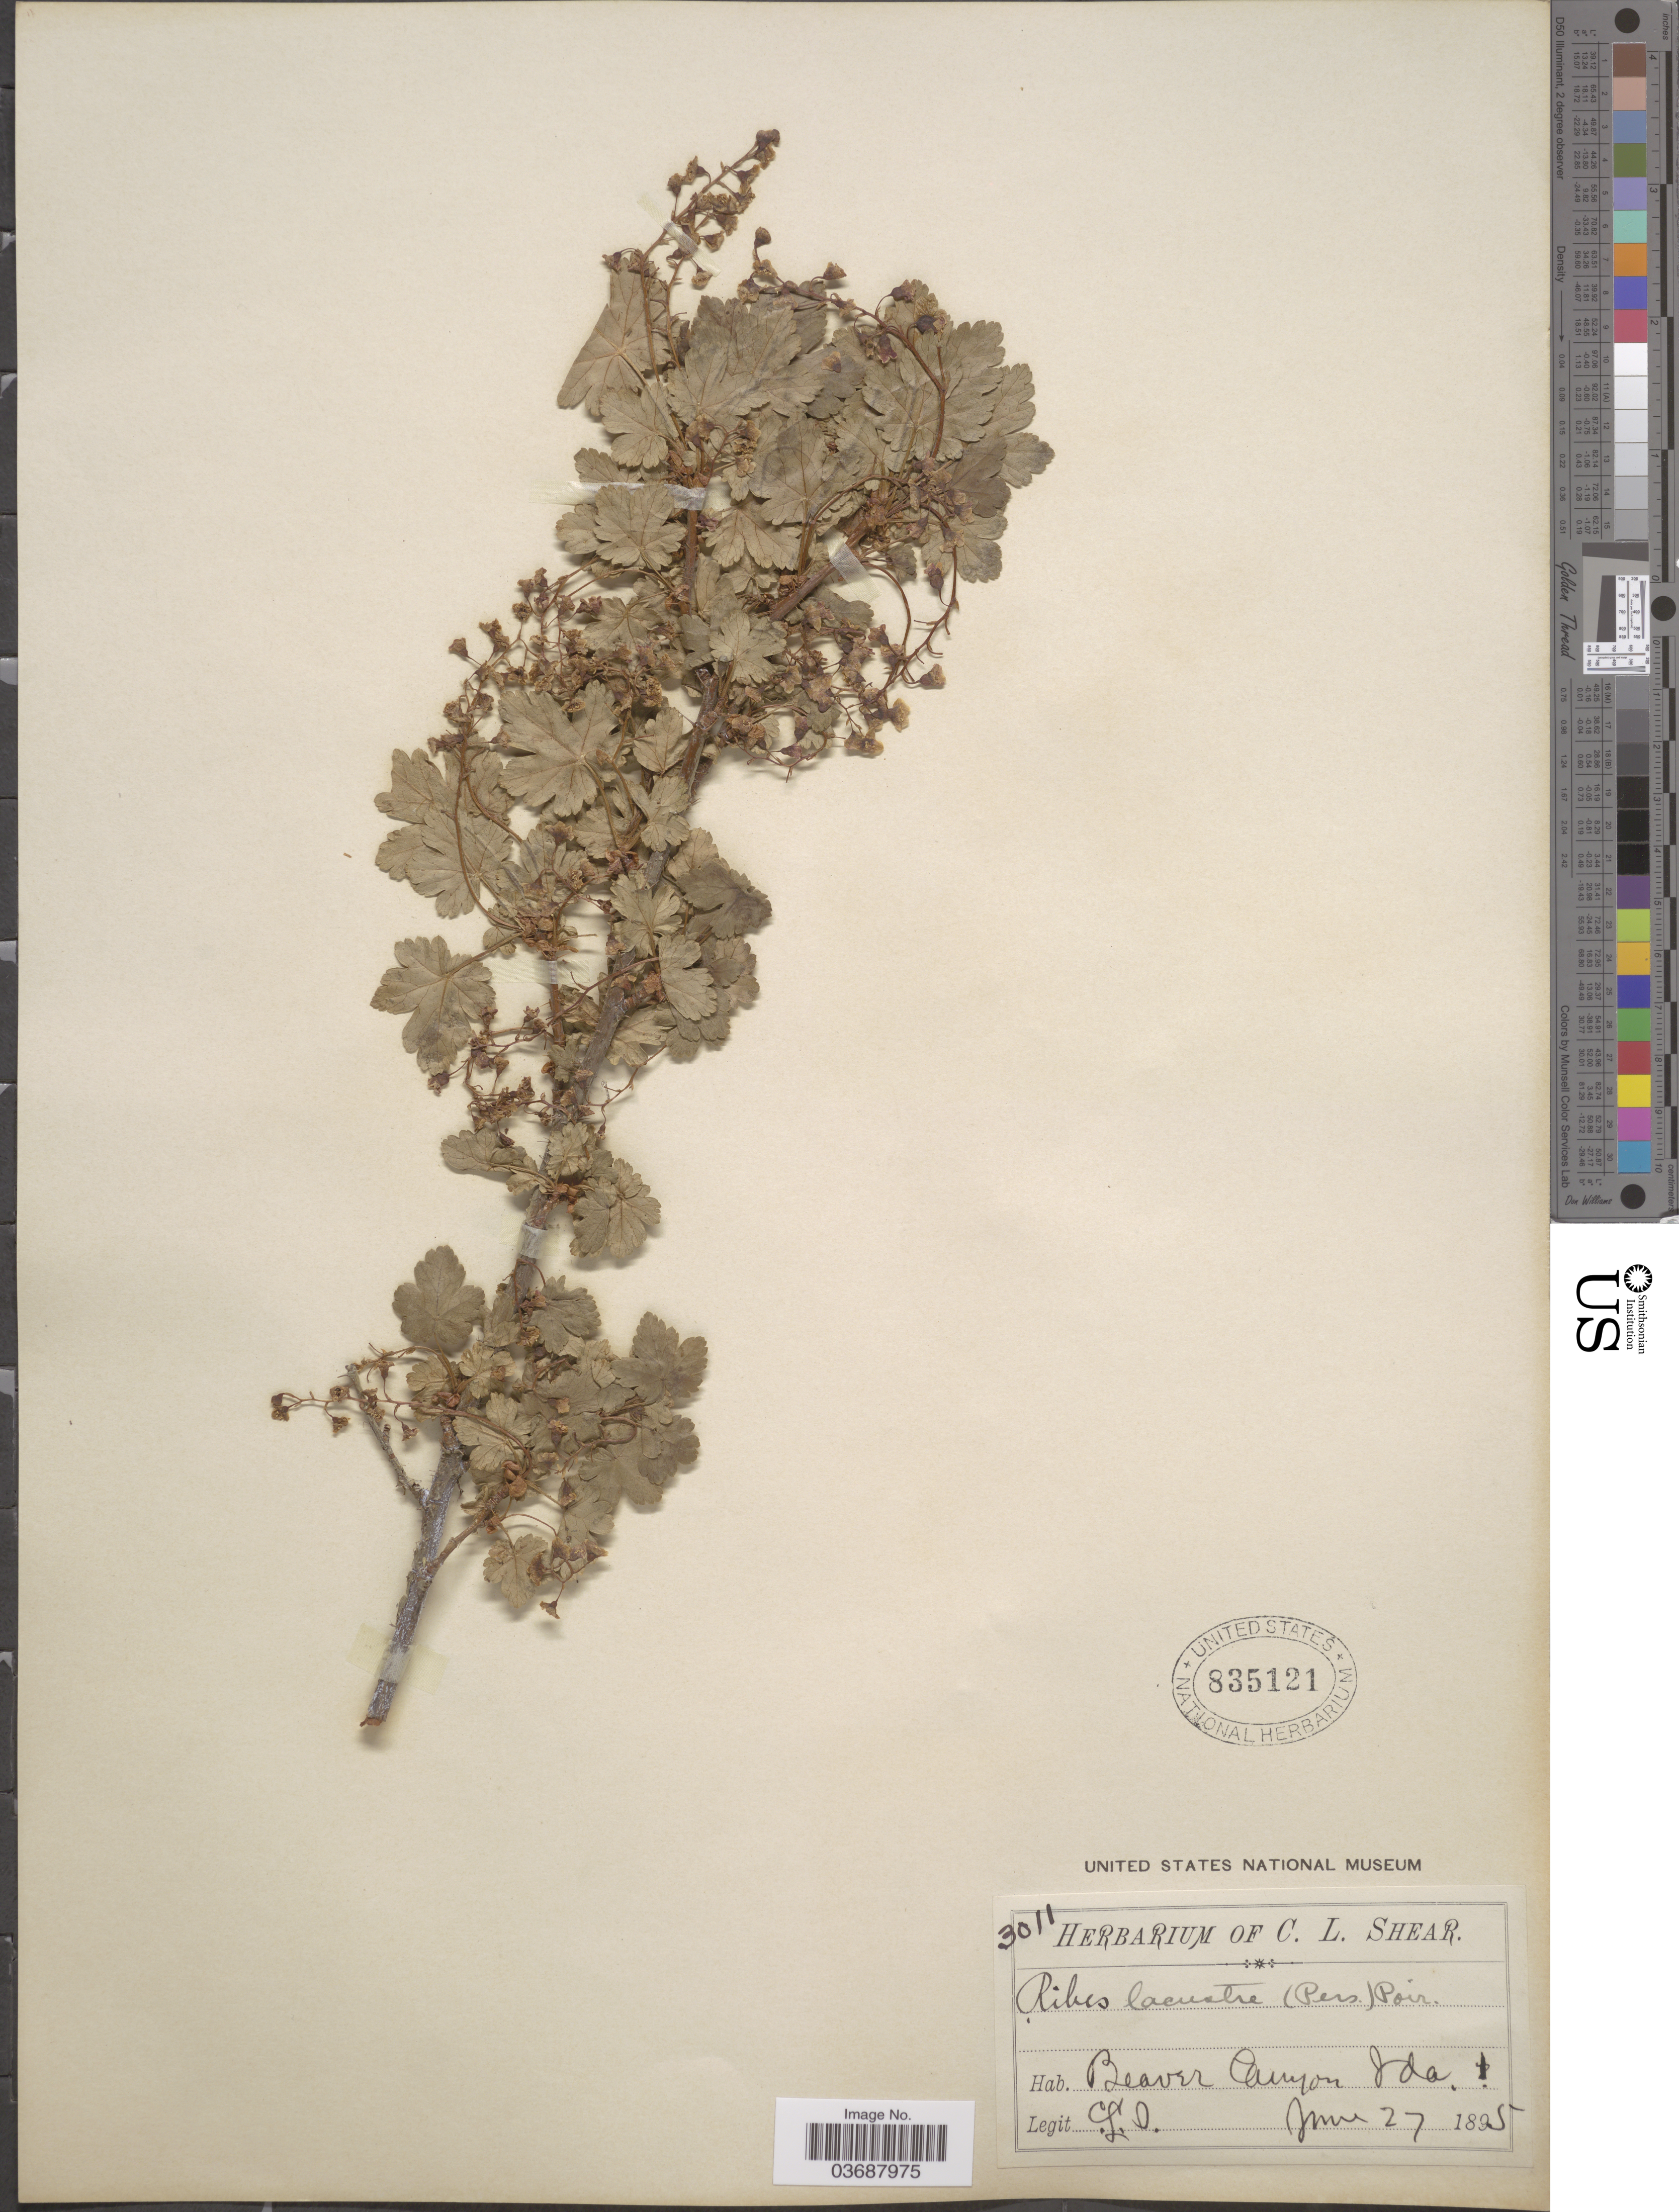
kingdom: Plantae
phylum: Tracheophyta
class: Magnoliopsida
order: Saxifragales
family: Grossulariaceae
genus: Ribes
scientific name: Ribes lacustre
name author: (Pers.) Poir.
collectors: C. L. Shear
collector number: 3011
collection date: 1895-06-27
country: United States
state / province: Idaho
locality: Beaver Canyon.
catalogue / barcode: US 835121